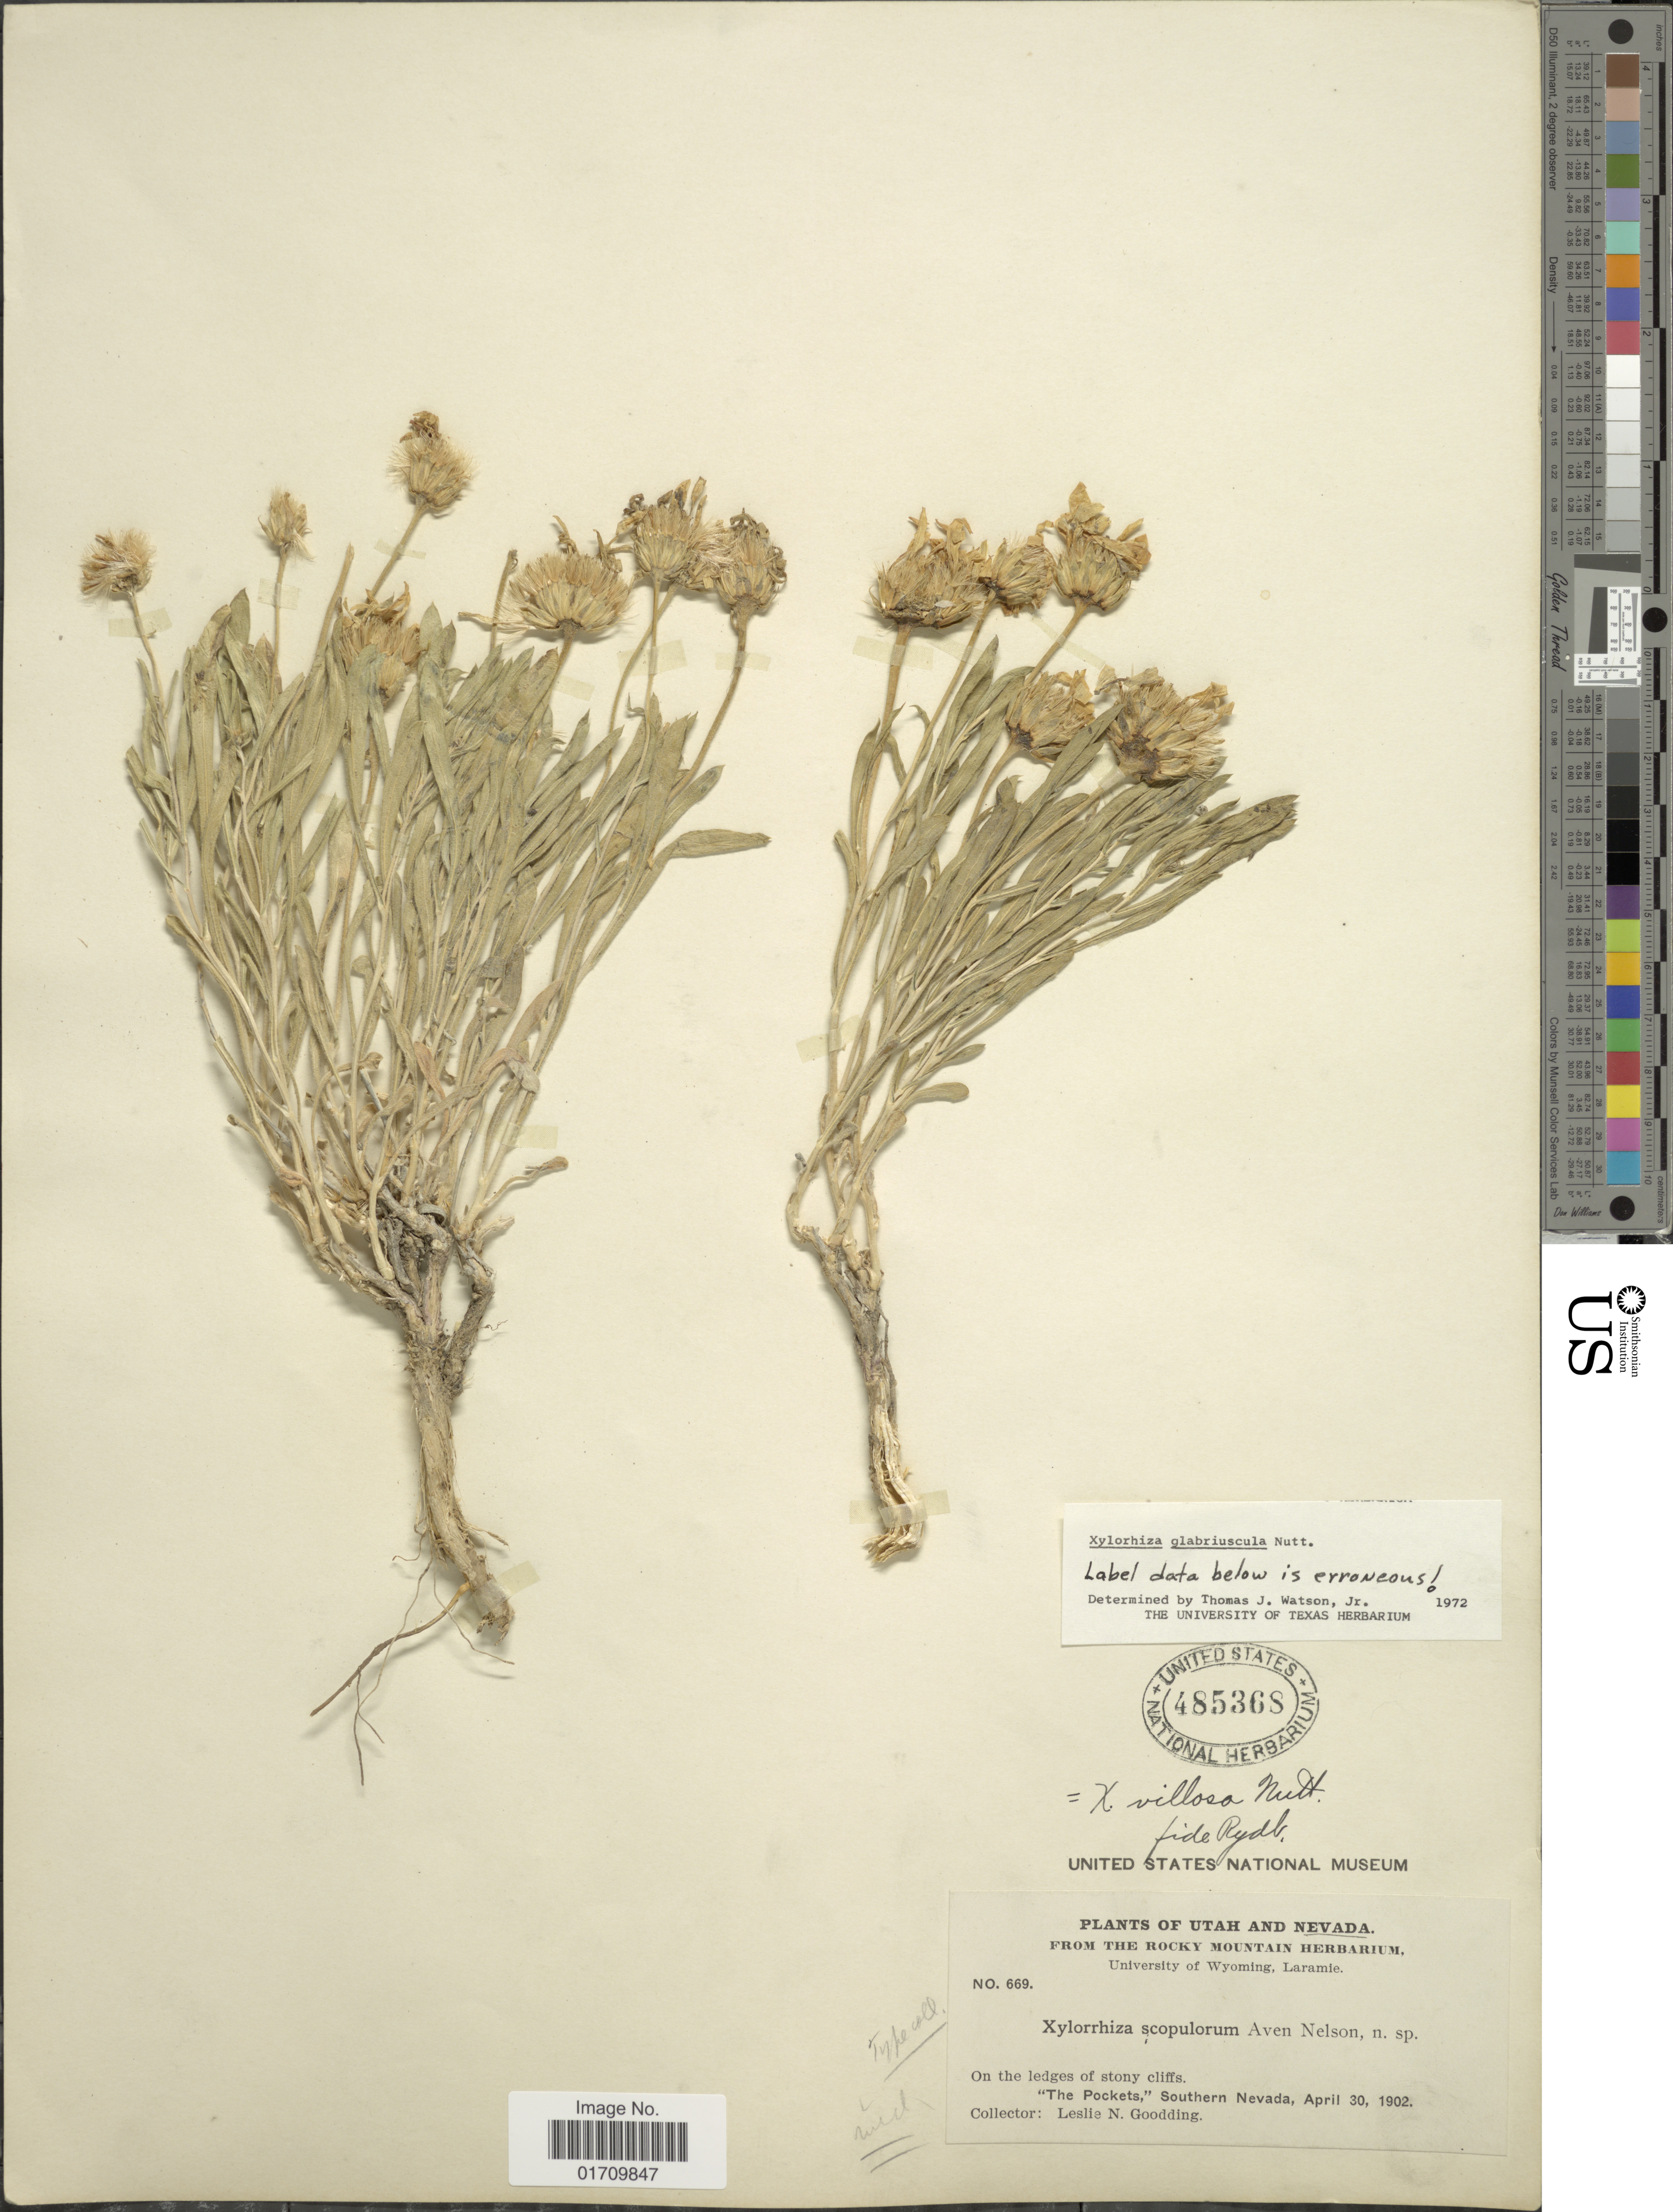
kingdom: Plantae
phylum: Tracheophyta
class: Magnoliopsida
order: Asterales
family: Asteraceae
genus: Xylorhiza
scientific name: Xylorhiza glabriuscula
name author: Nutt.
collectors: L. N. Goodding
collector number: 669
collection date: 1902-04-30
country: United States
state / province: Nevada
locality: The Pockets, Southern Nevada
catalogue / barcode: US 485368